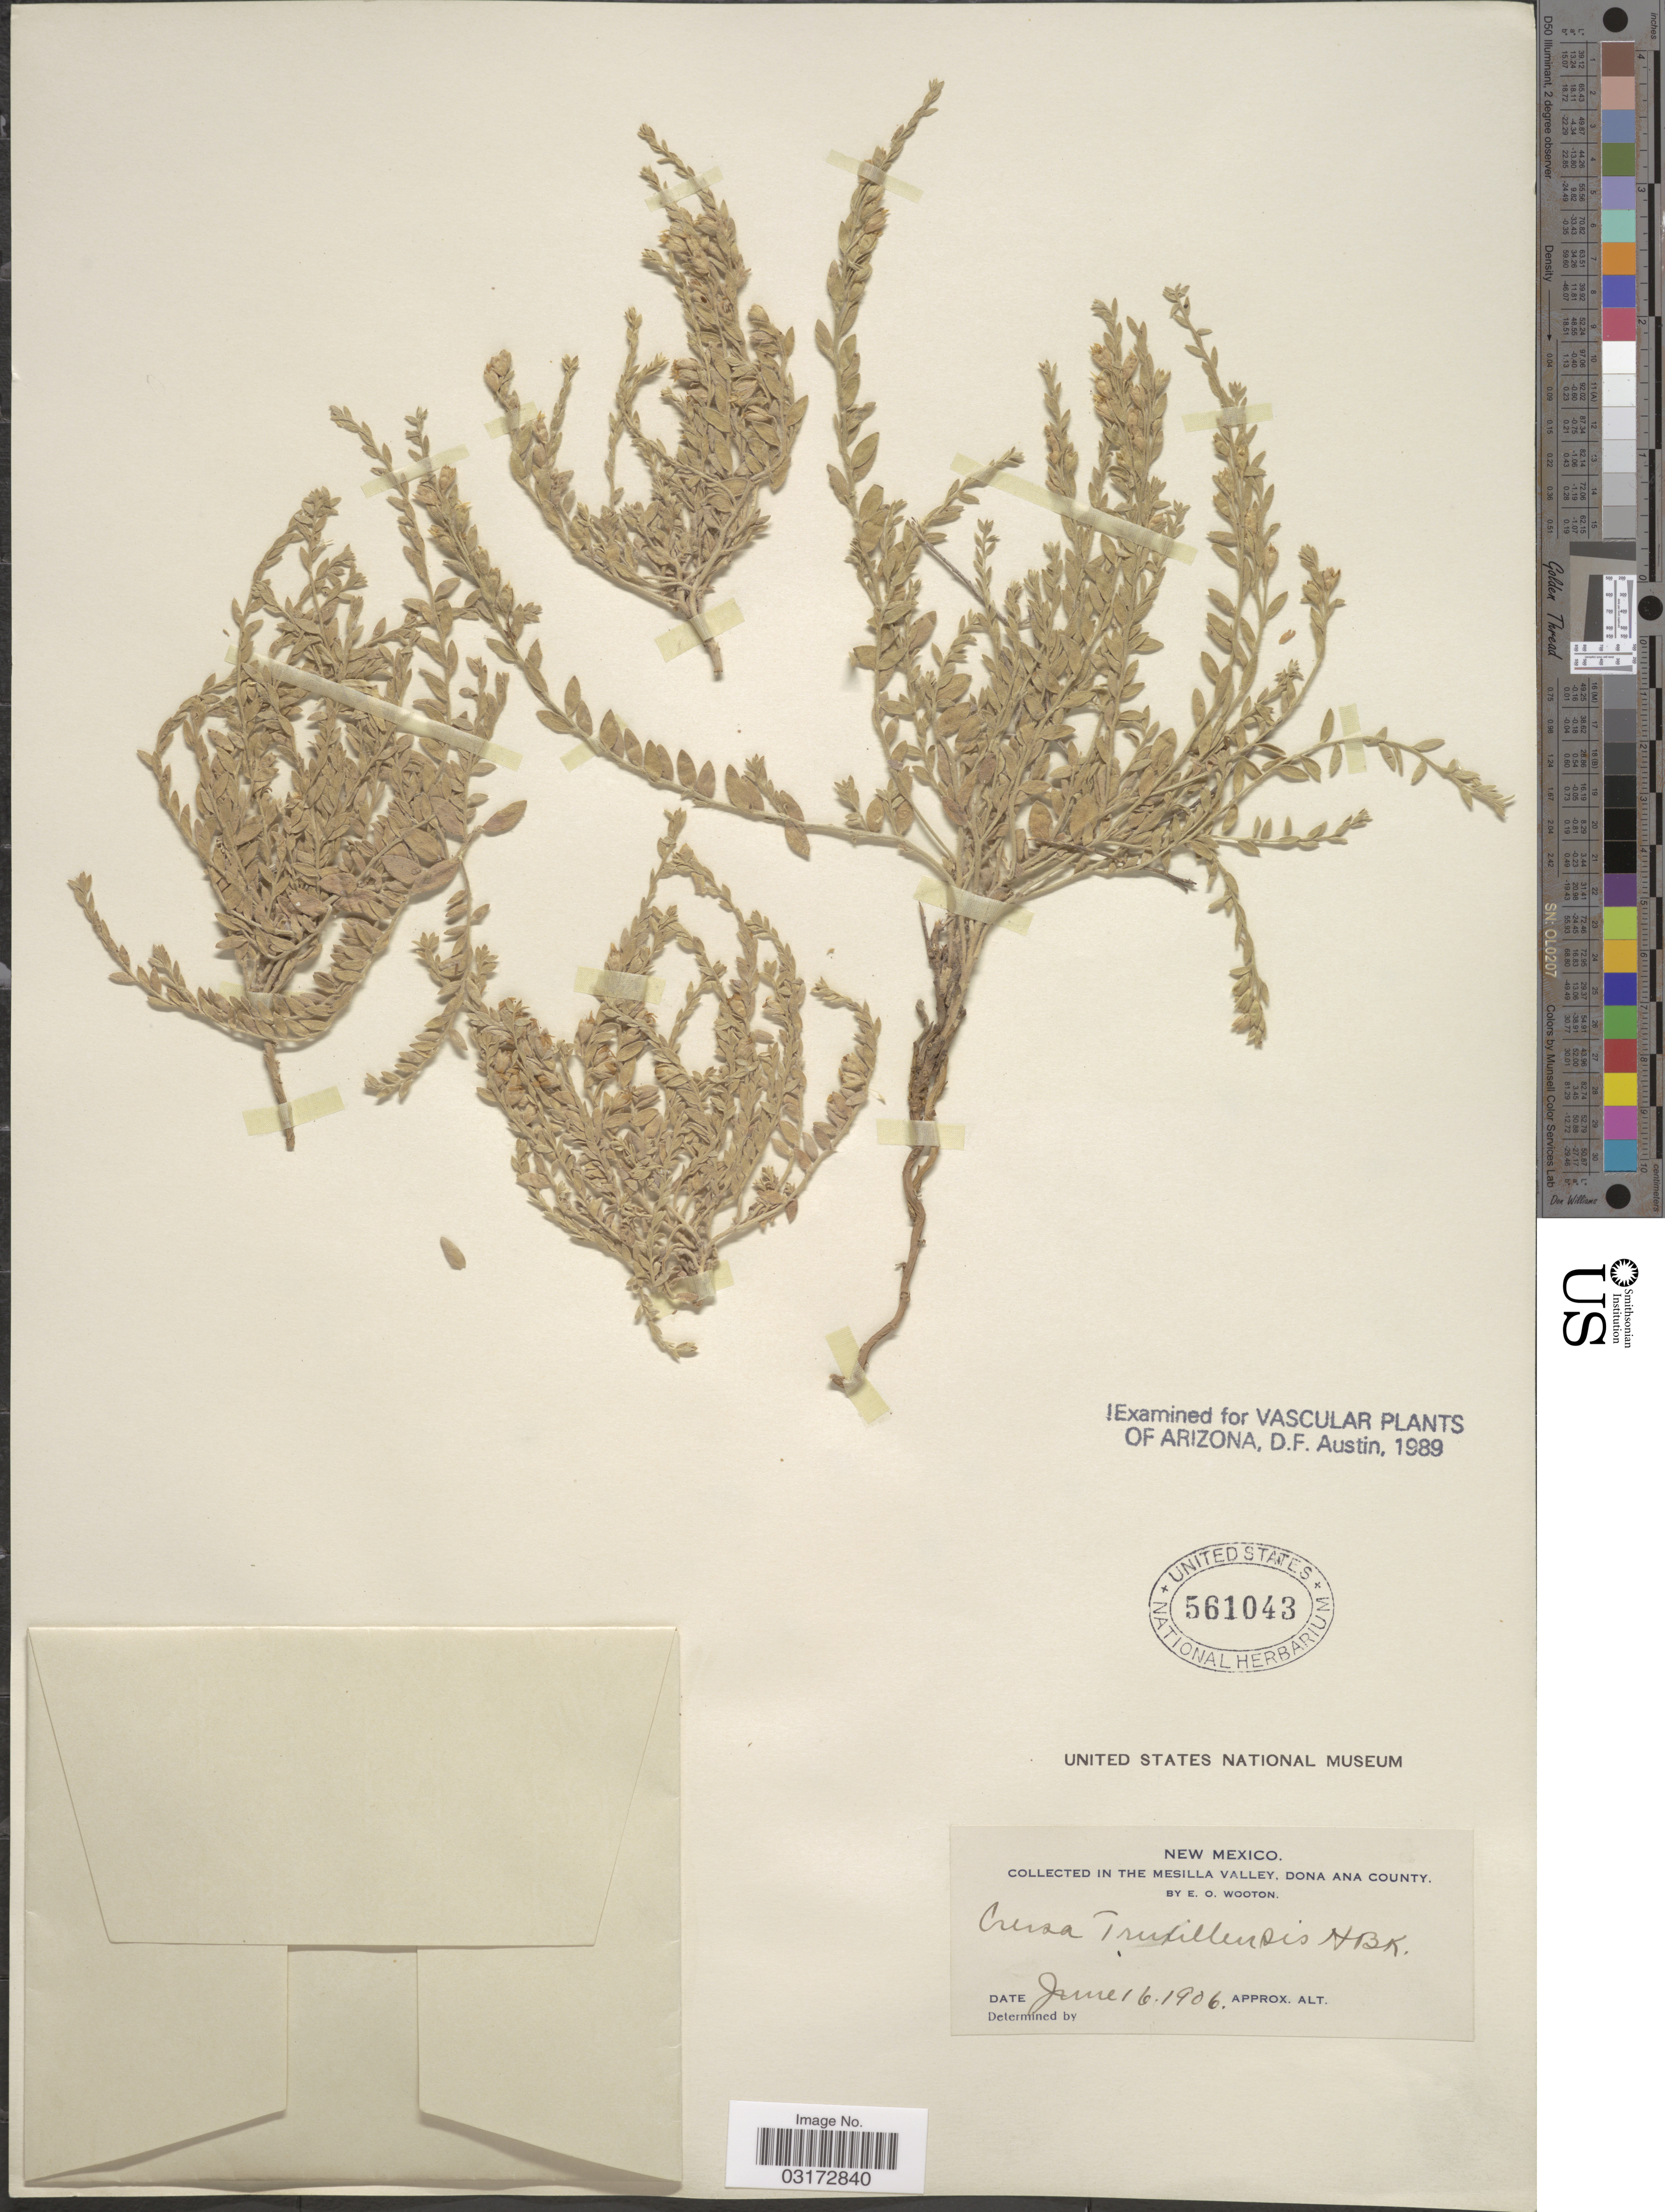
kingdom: Plantae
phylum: Tracheophyta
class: Magnoliopsida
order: Solanales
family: Convolvulaceae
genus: Cressa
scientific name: Cressa truxillensis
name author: Kunth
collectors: E. O. Wooton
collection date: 1906-06-16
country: United States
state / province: New Mexico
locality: In the Mesilla Valley, Dona Ana County.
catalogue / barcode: US 561043